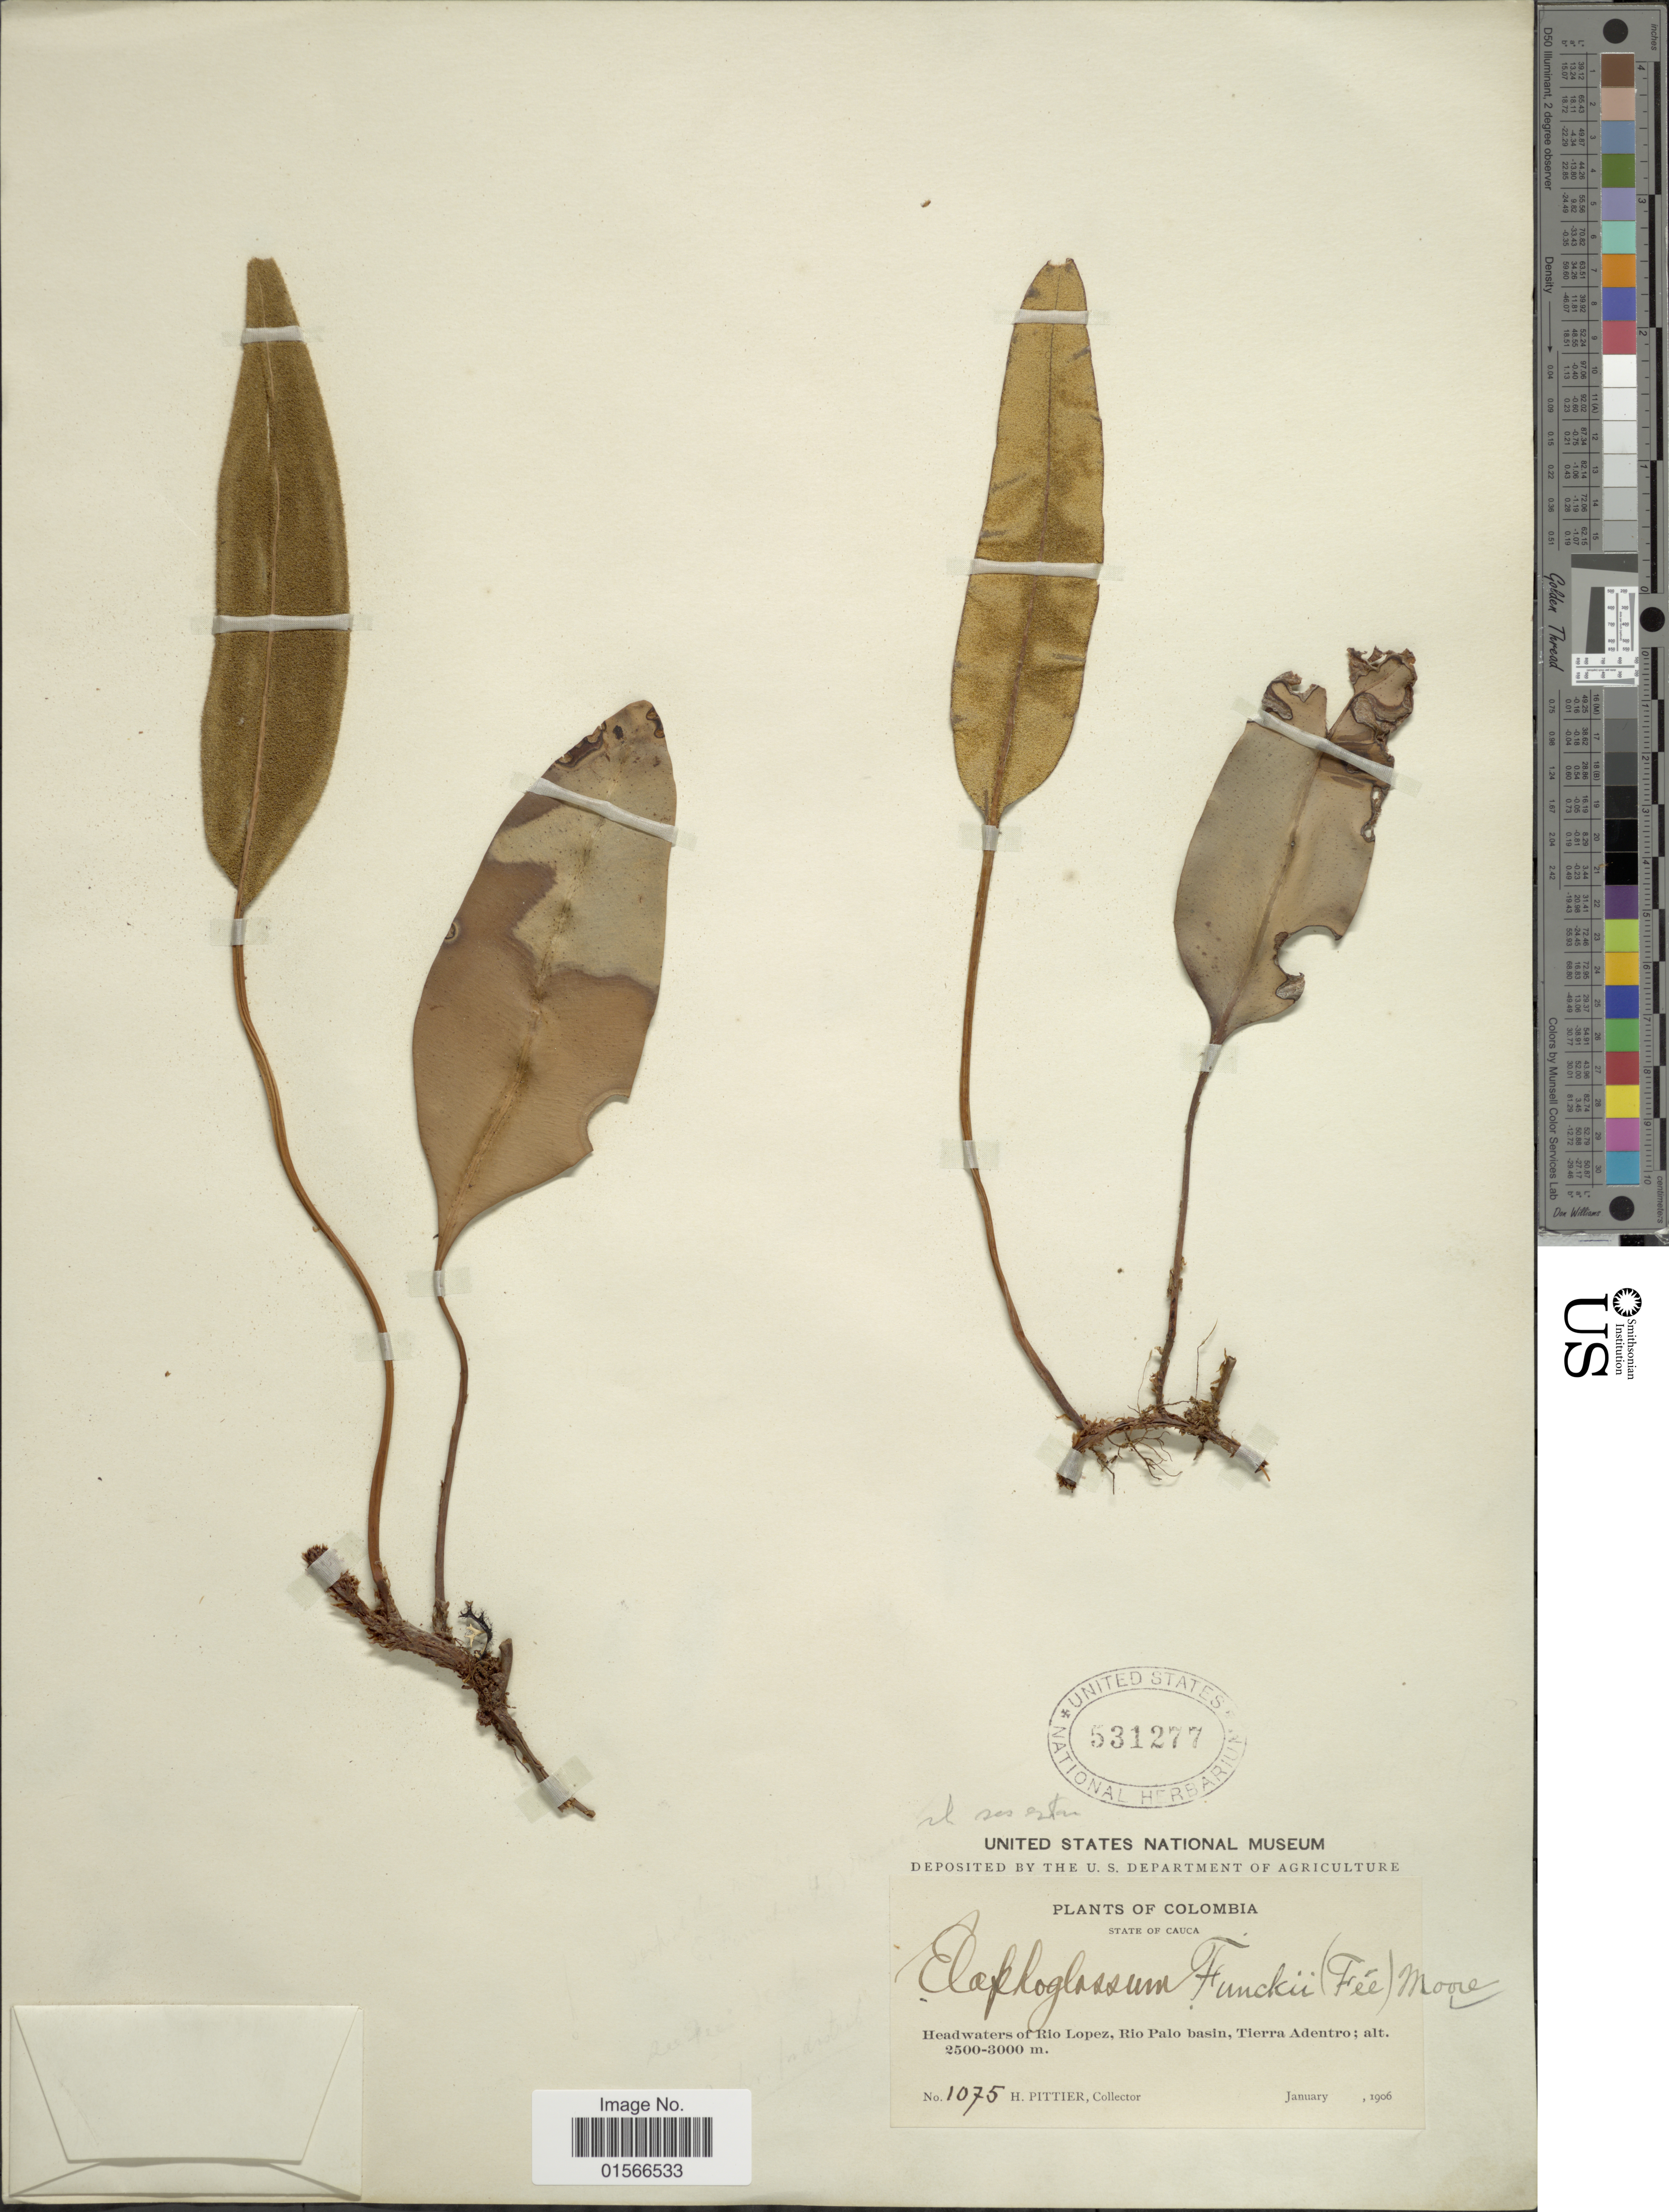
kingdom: Plantae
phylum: Tracheophyta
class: Polypodiopsida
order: Polypodiales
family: Dryopteridaceae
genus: Elaphoglossum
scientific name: Elaphoglossum funckii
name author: (Fée) T. Moore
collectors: H. F. Pittier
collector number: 1075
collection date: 1906-01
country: Colombia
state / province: Cauca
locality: Headwaters of Rio Lopez, Rio Palo basin, Tierra Adentro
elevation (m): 2500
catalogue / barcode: US 531277